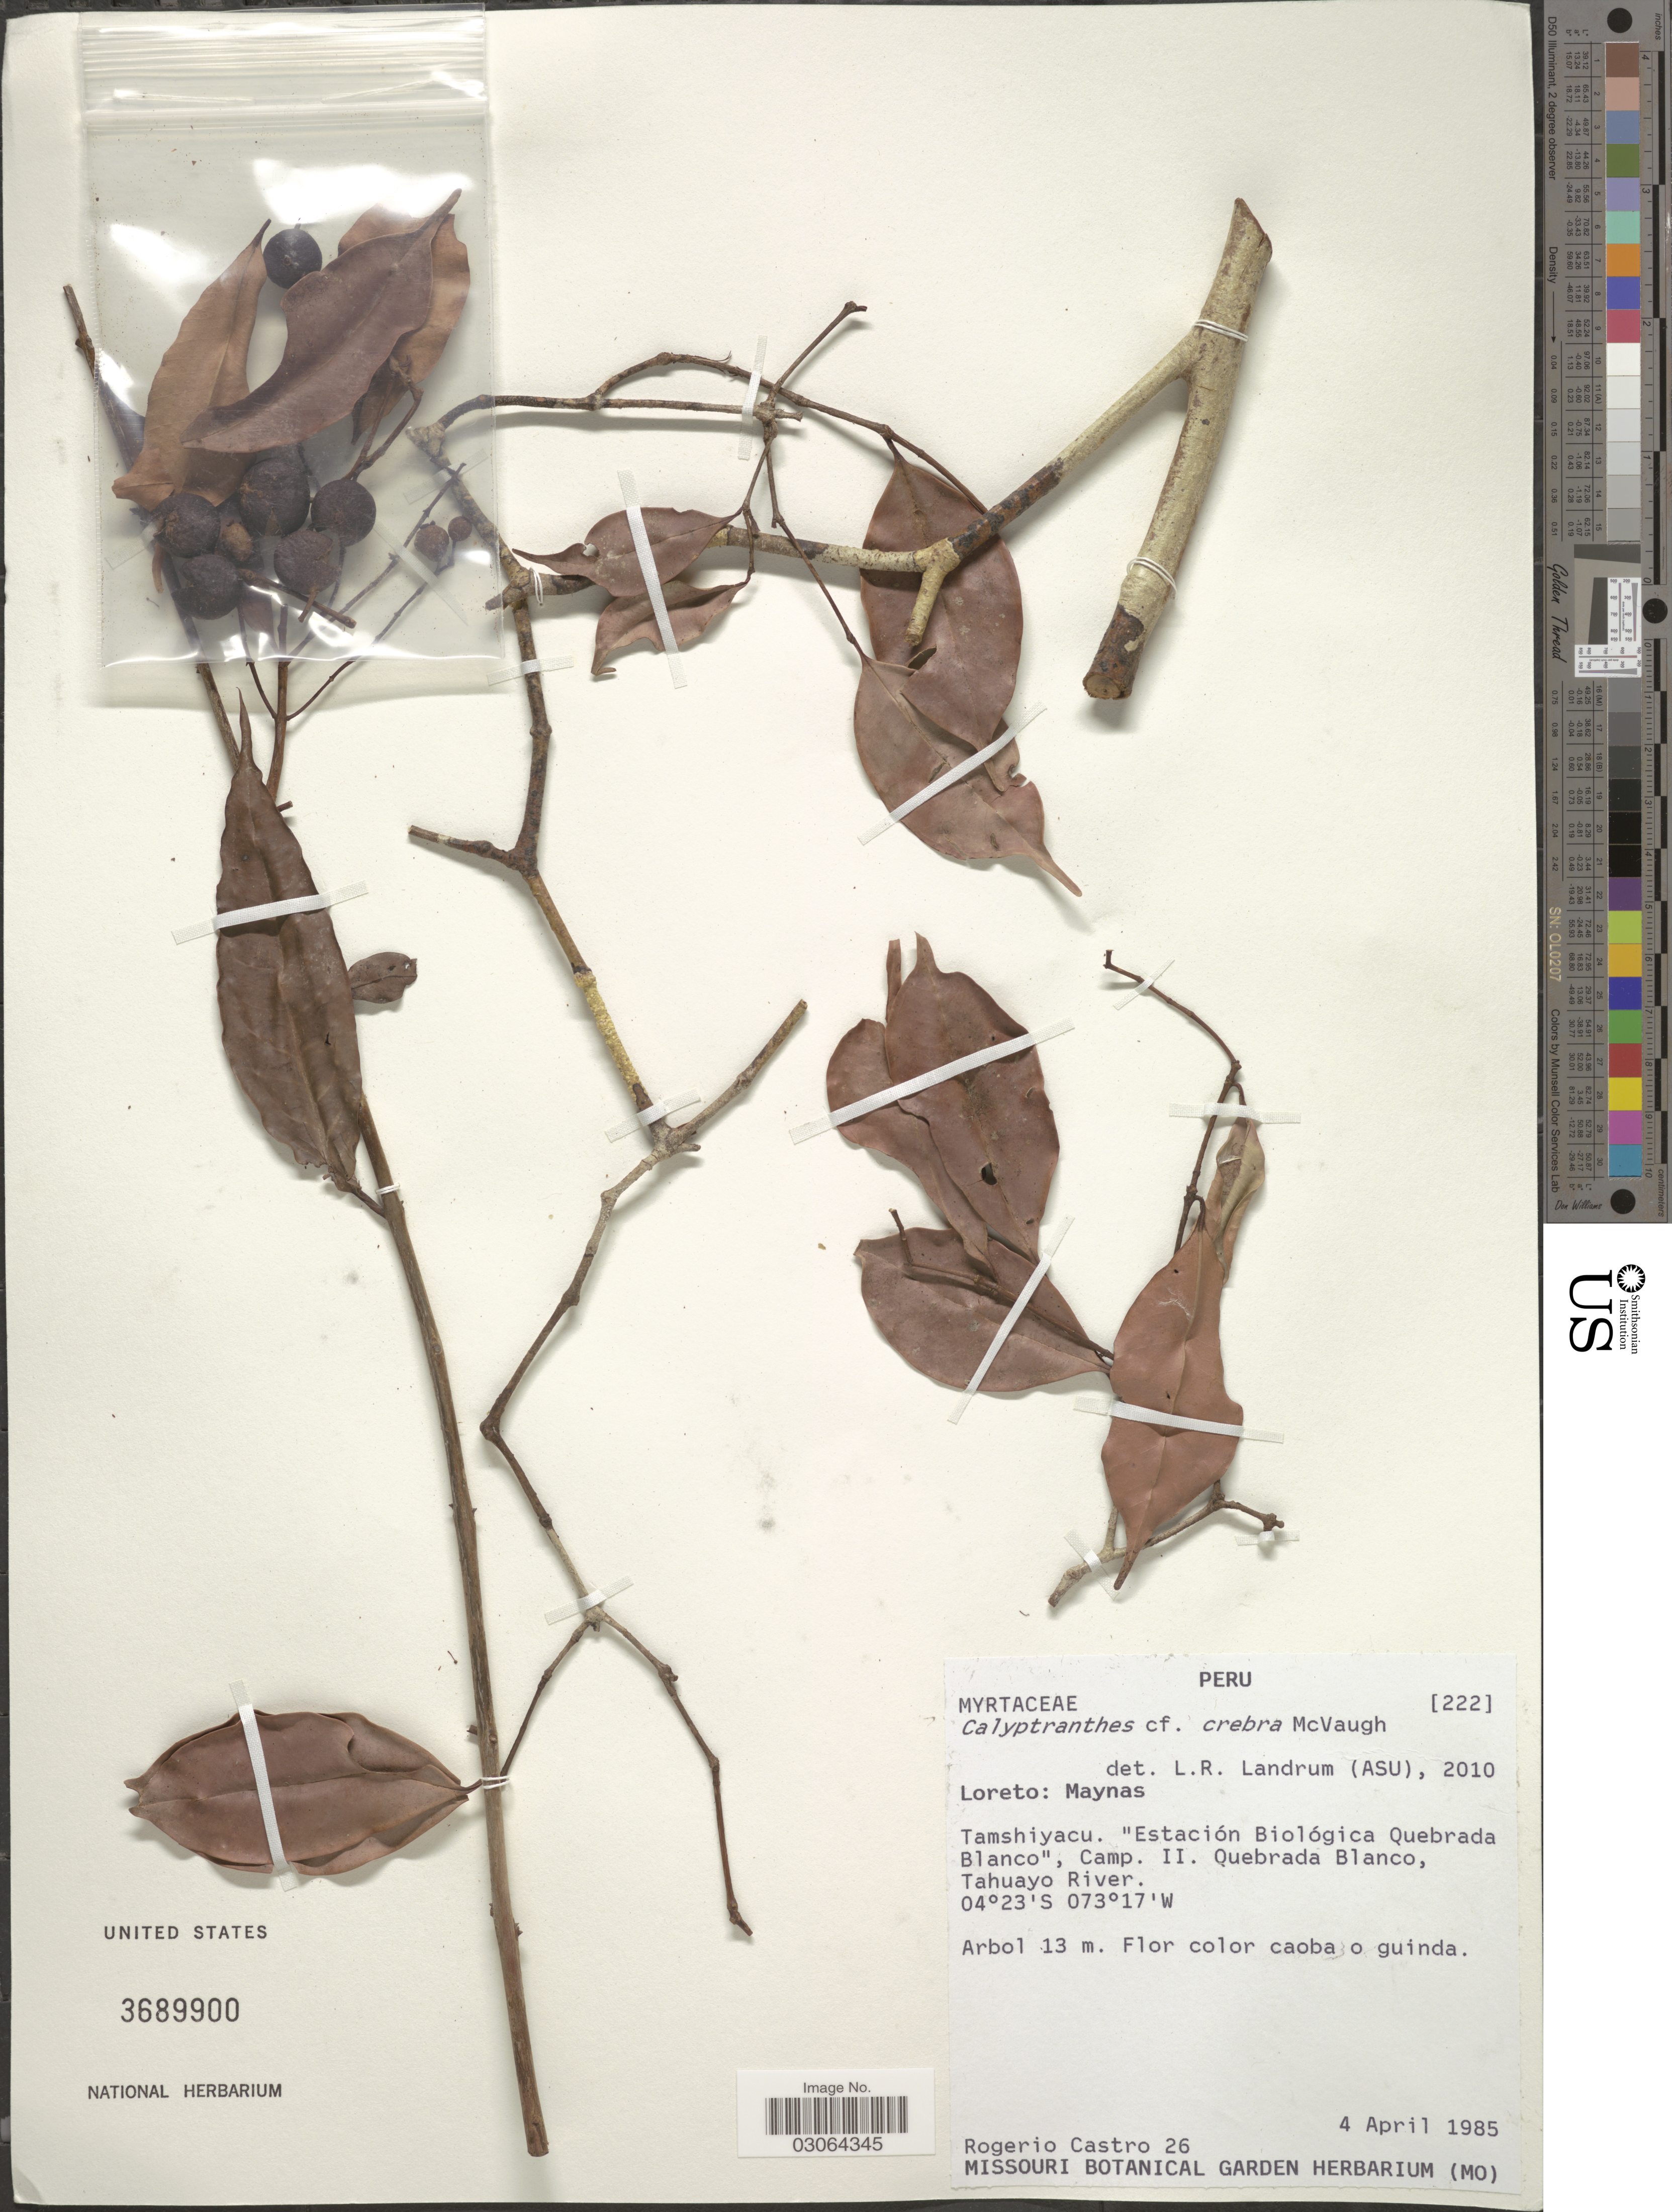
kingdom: Plantae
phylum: Tracheophyta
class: Magnoliopsida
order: Myrtales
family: Myrtaceae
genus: Myrcia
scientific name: Myrcia crebra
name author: (McVaugh) A.R. Lourenço & E. Lucas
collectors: R. Castro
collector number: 26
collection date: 1985-04-04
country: Peru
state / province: Loreto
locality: Maynas, Tamshiyacu, "Estación Biológica Quebrda Blanco", Camp II, Quebrada Blanco, Tahuayo River.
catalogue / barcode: US 3689900